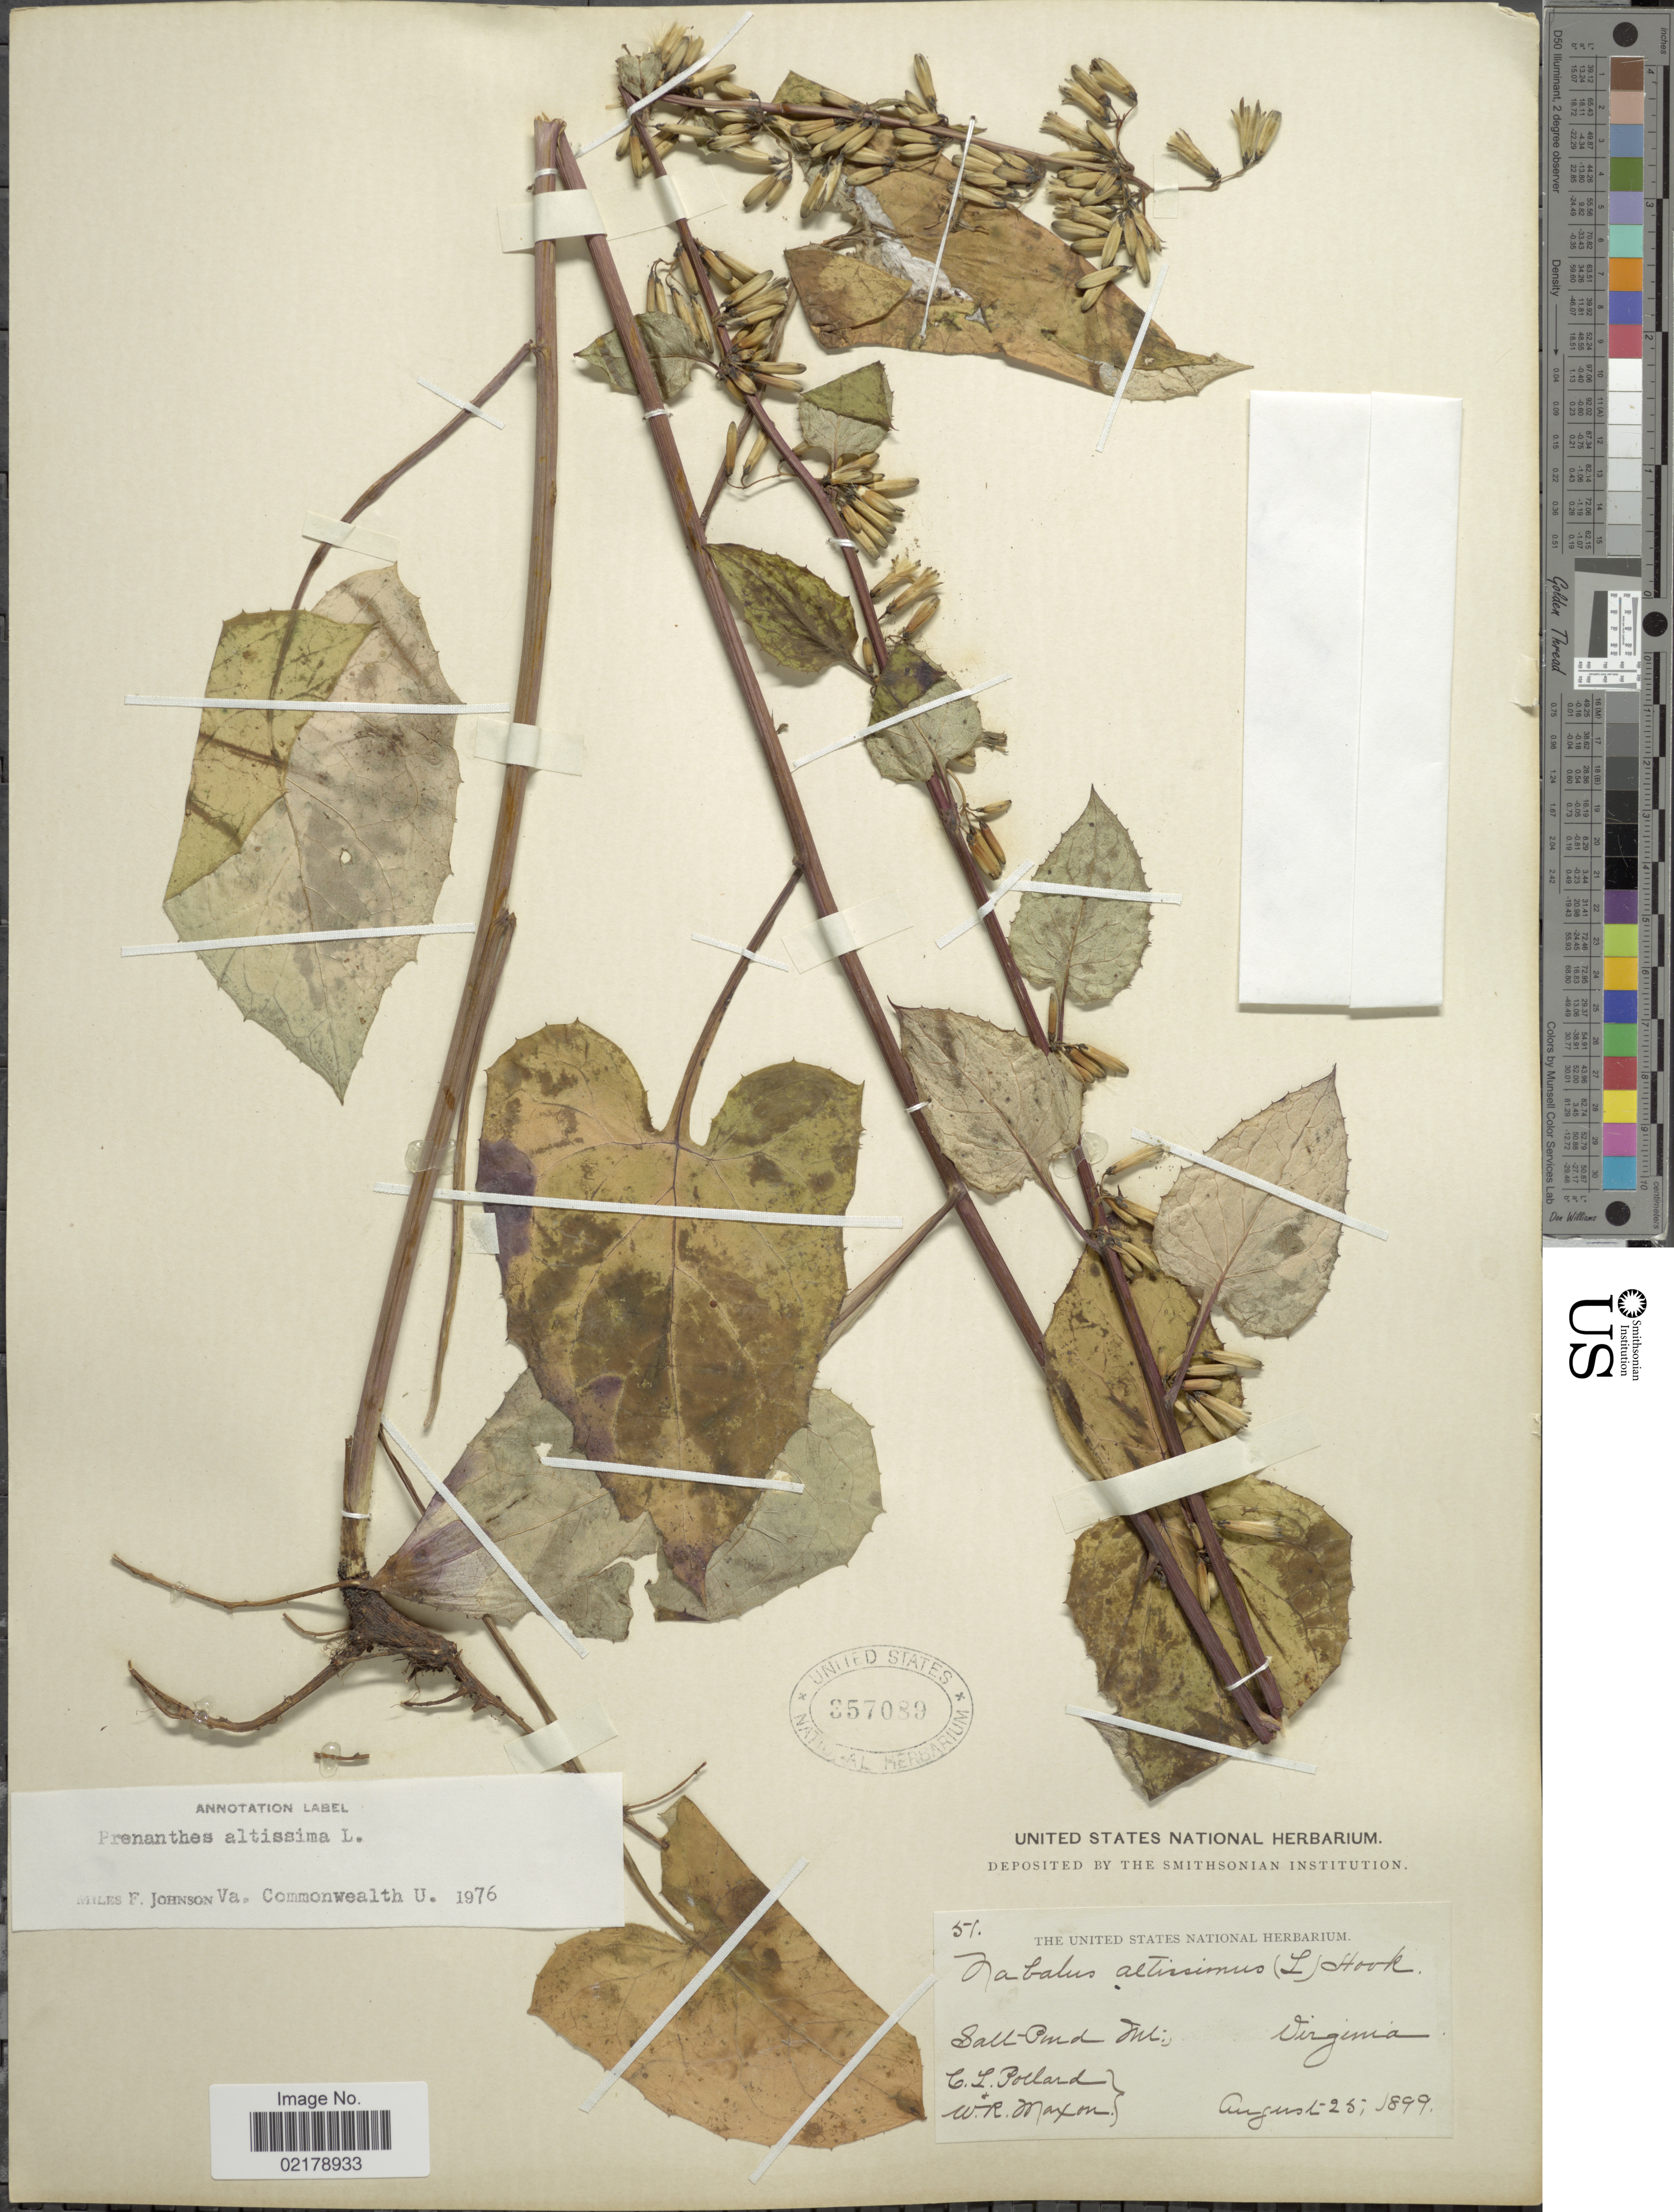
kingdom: Plantae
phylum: Tracheophyta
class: Magnoliopsida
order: Asterales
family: Asteraceae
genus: Nabalus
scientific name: Nabalus altissimus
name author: (L.) Hook.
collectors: C. L. Pollard & W. R. Maxon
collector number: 51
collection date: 1899-08-25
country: United States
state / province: Virginia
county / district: Giles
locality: Salt-Pond Mt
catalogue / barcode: US 357089